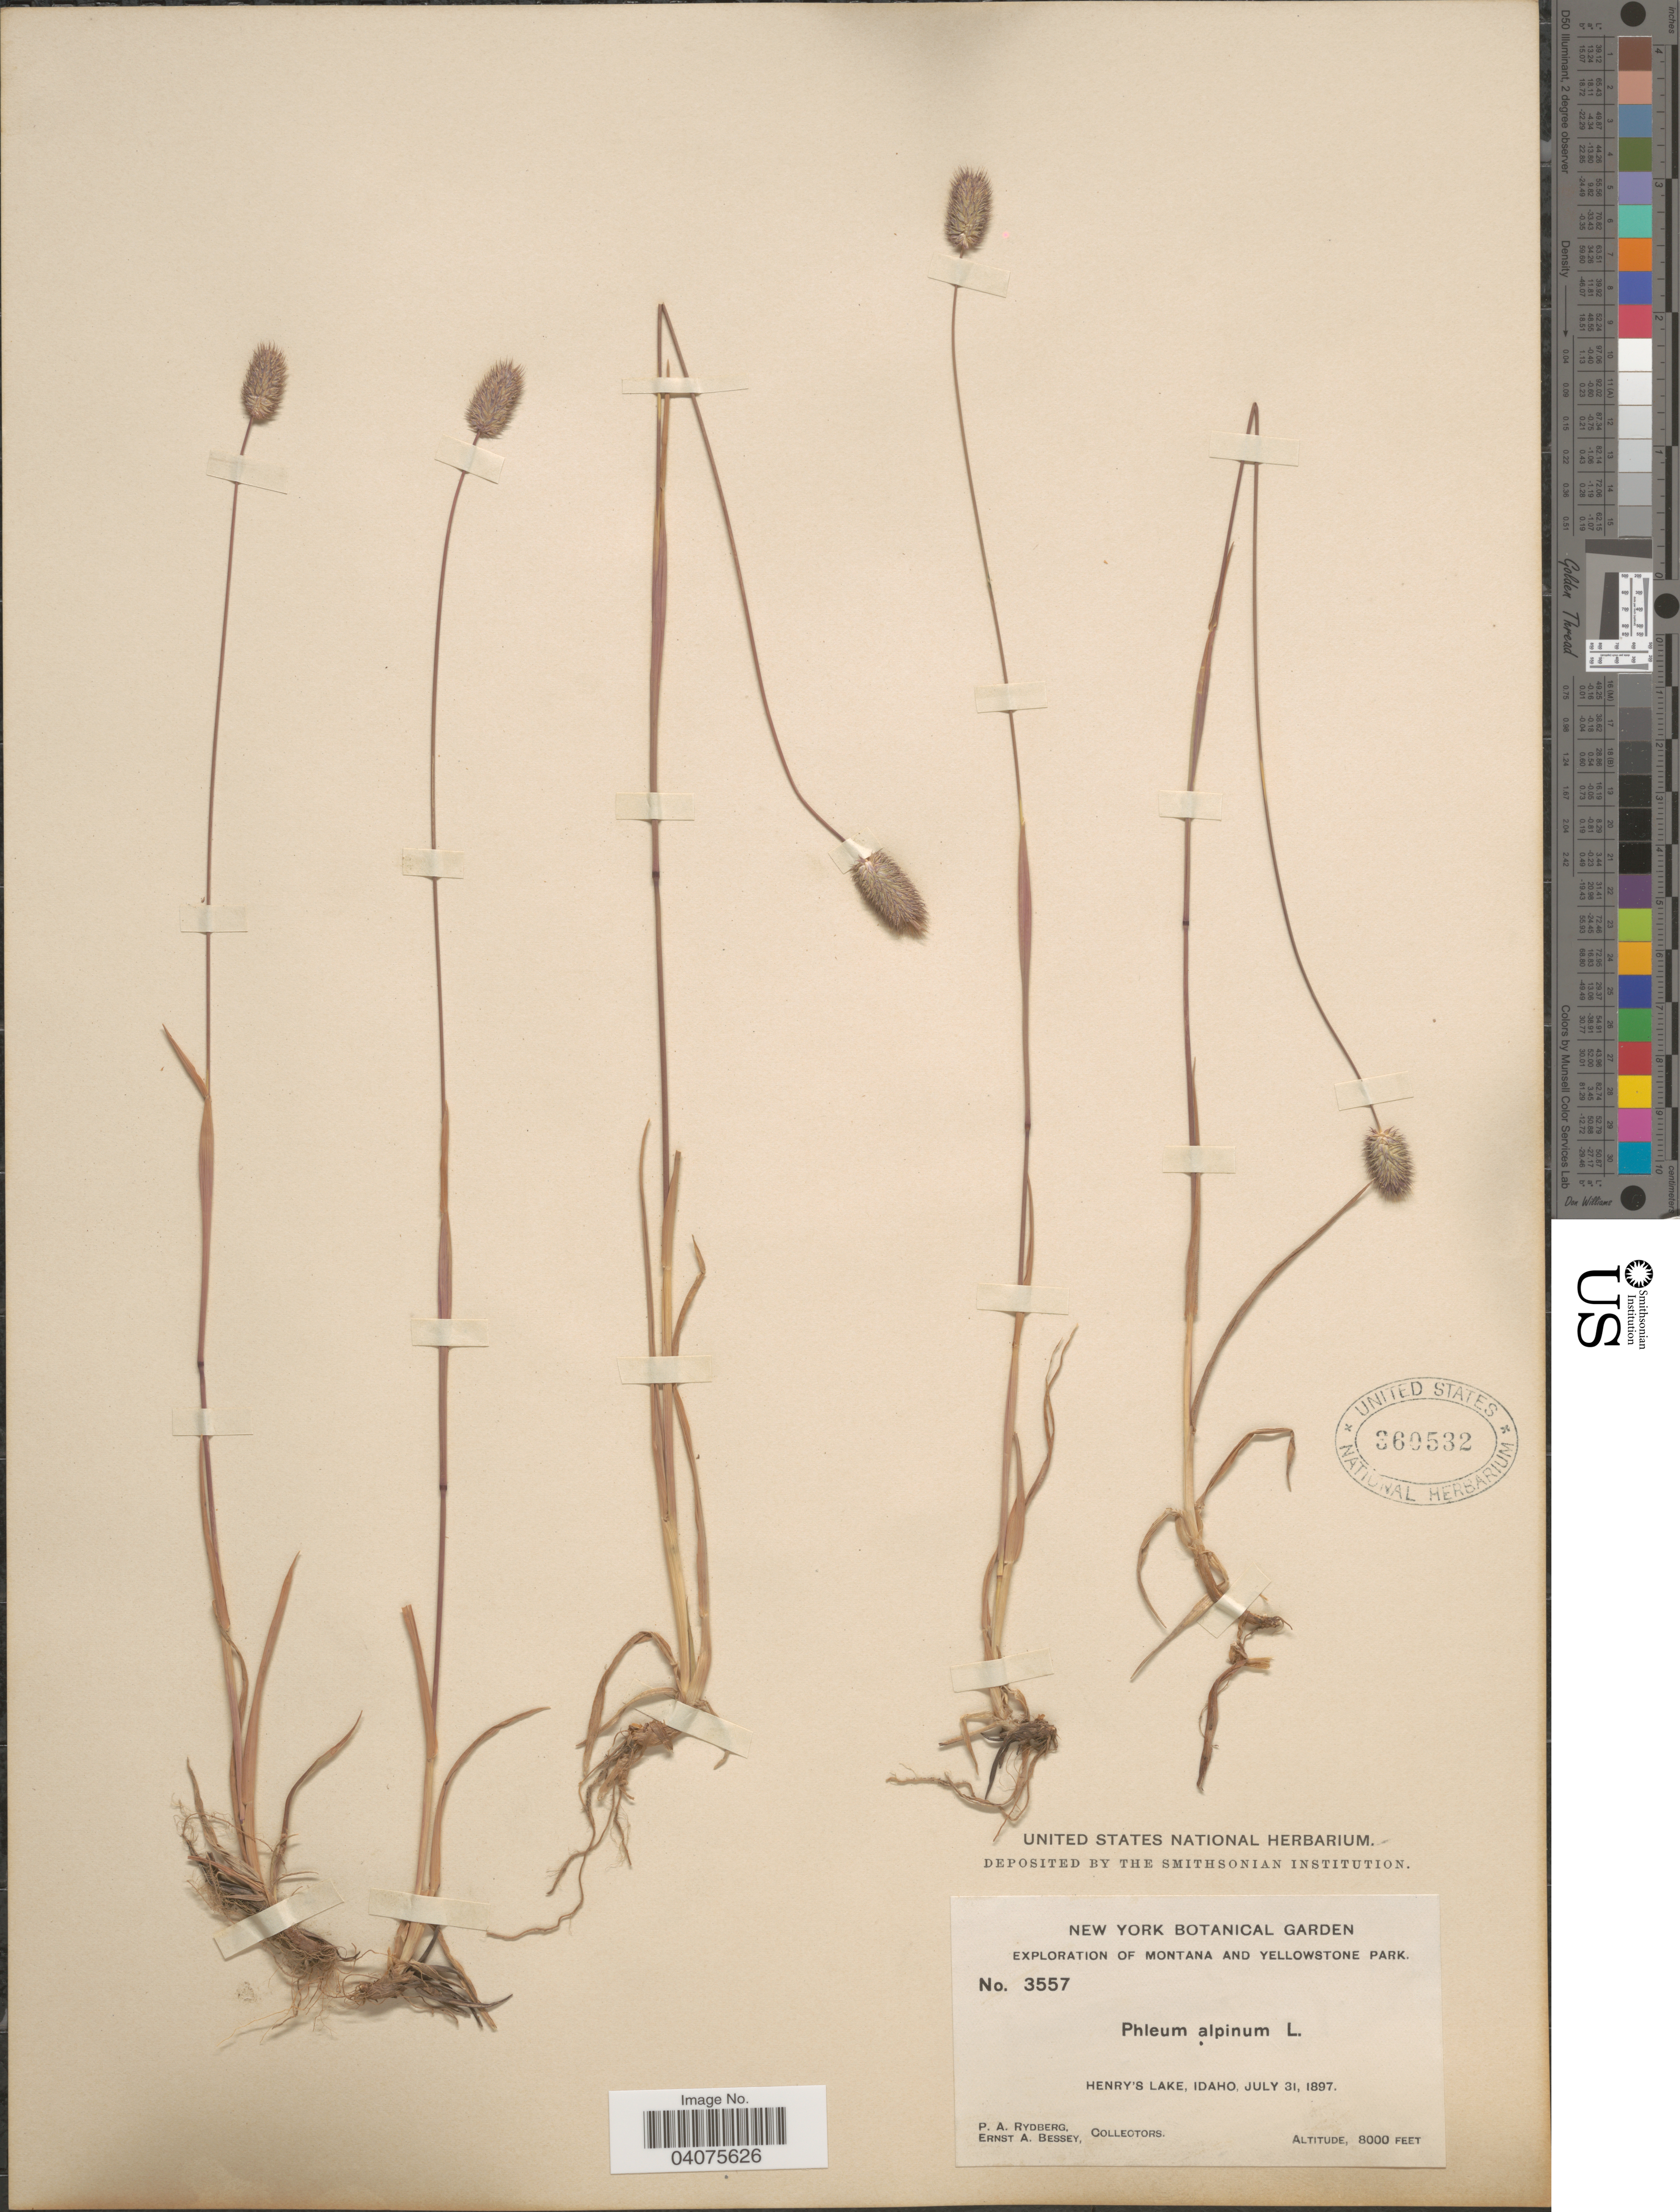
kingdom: Plantae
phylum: Tracheophyta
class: Liliopsida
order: Poales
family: Poaceae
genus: Phleum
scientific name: Phleum alpinum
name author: L.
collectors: P. A. Rydberg & E. A. Bessey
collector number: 3557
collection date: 1897-07-31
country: United States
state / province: Idaho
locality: Exploration of Montana and Yellowstone Park. Henry's Lake.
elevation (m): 2438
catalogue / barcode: US 360532